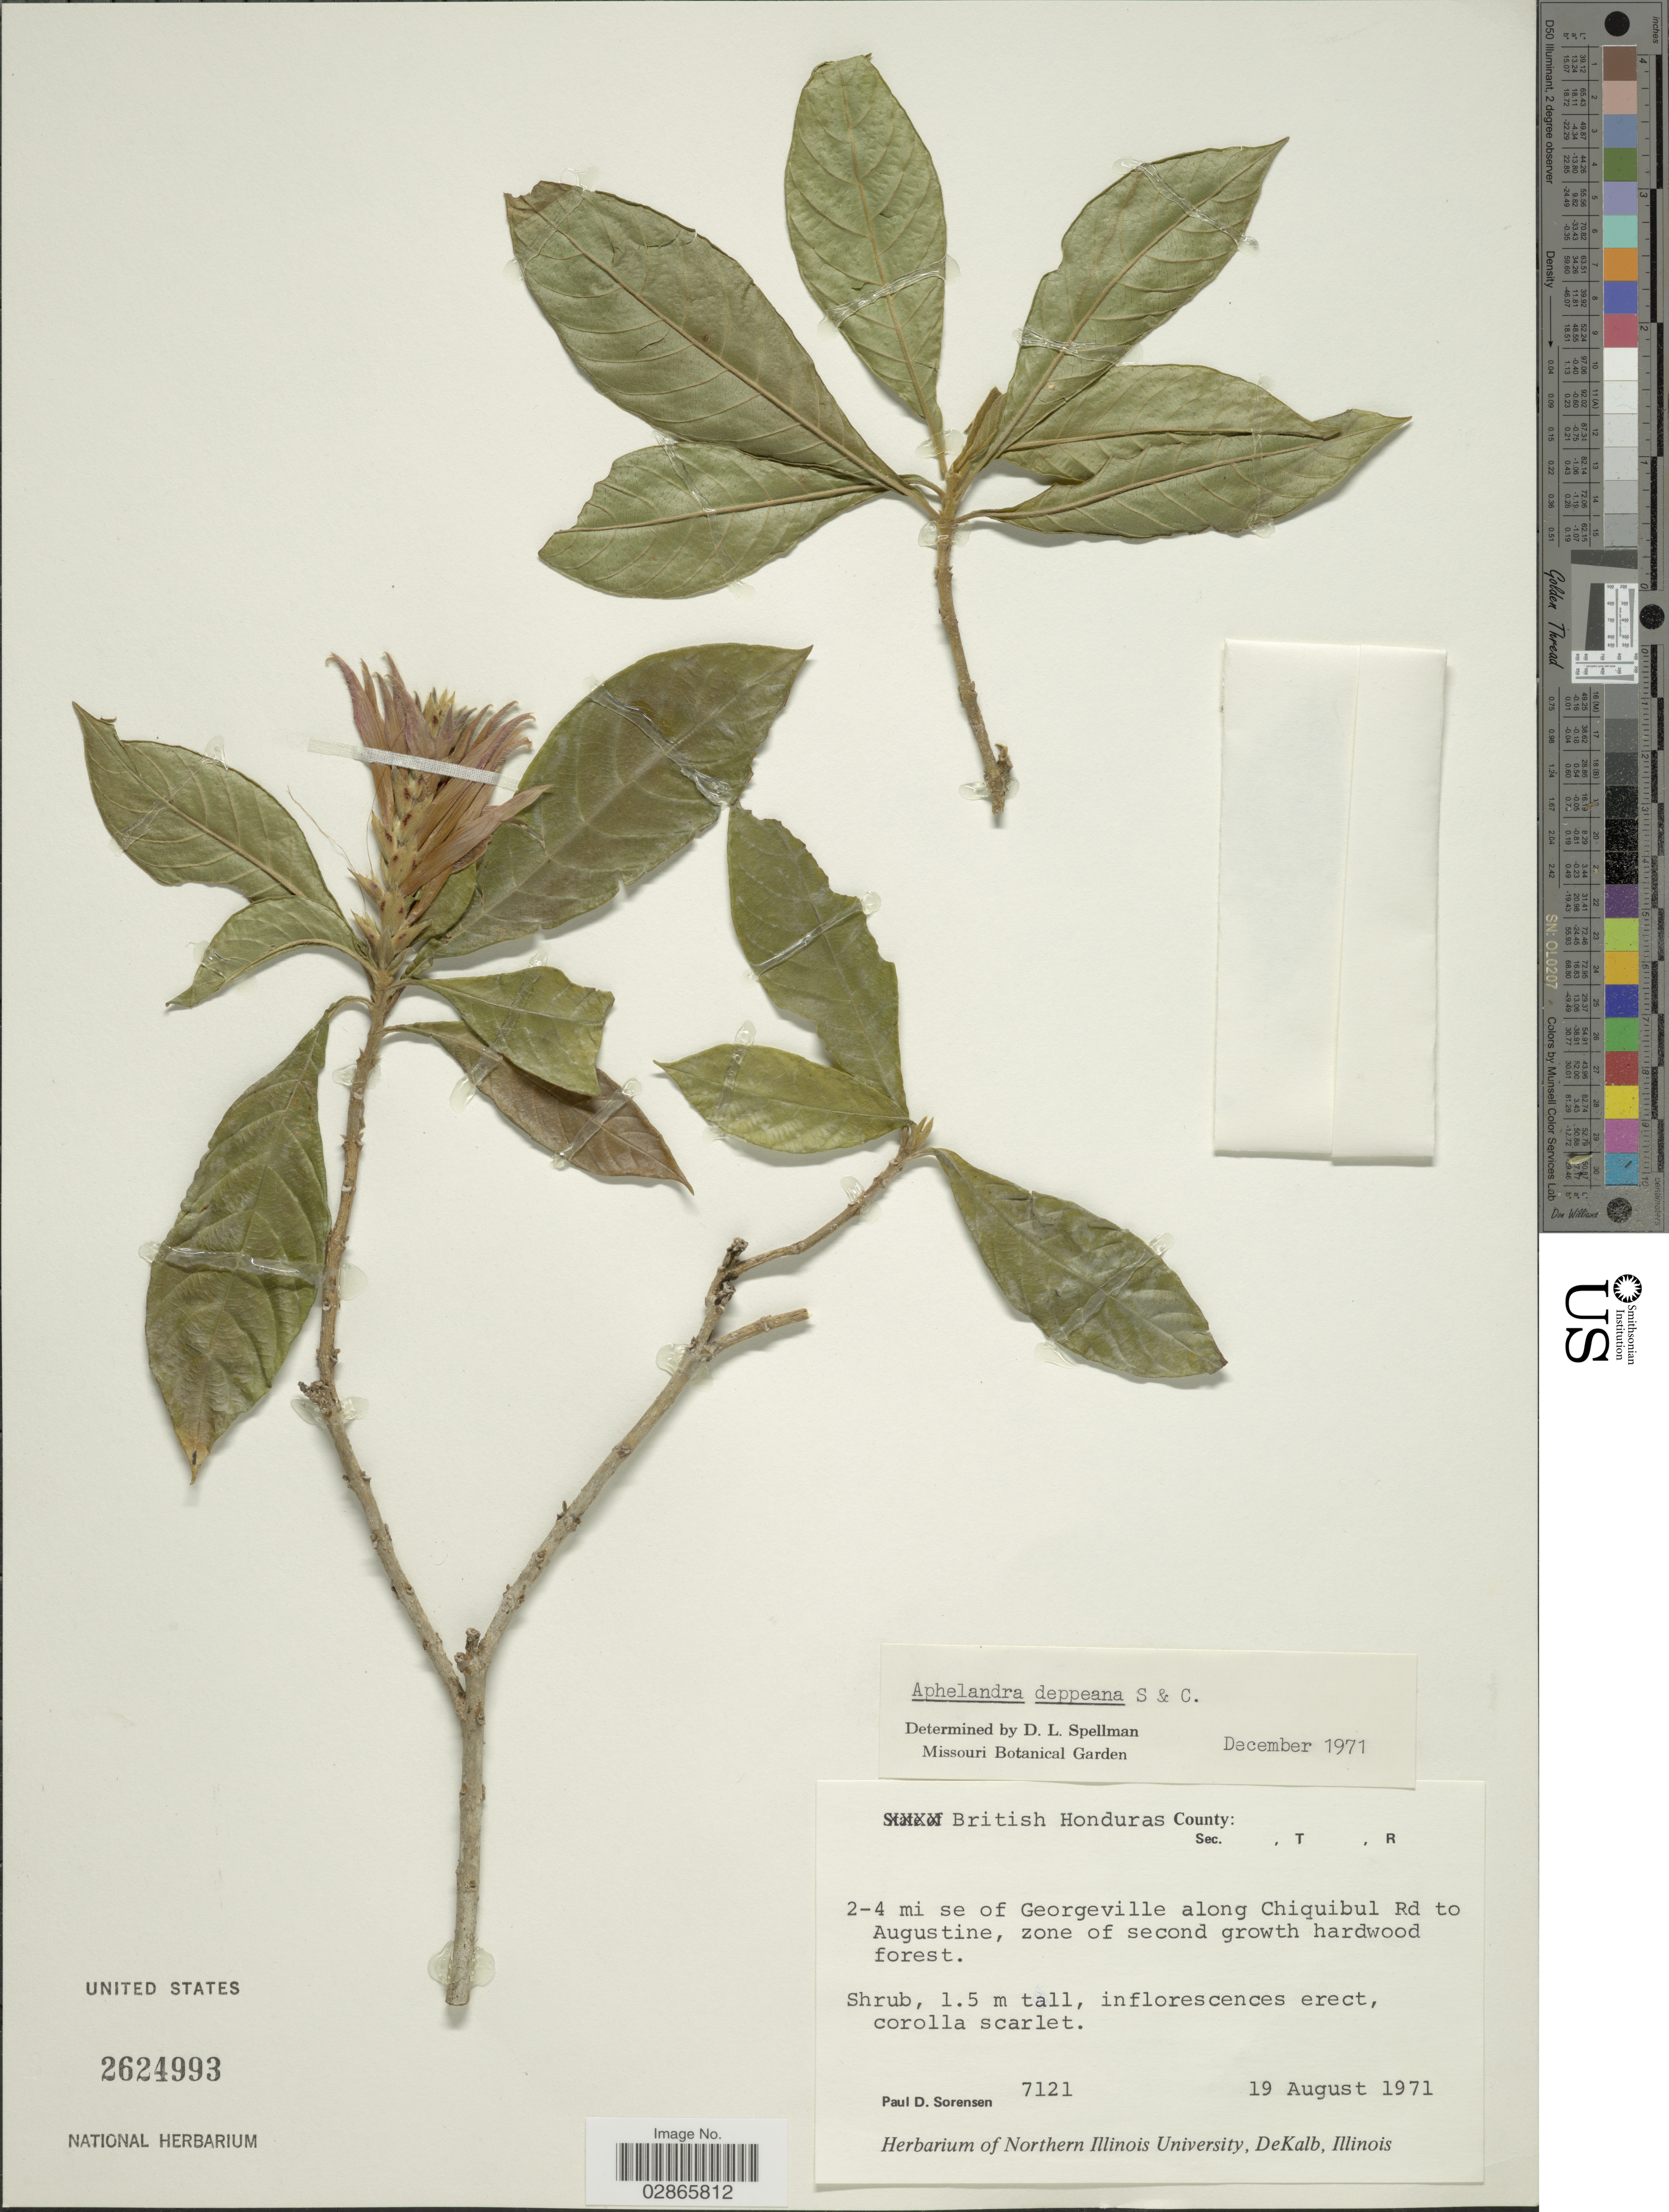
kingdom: Plantae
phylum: Tracheophyta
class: Magnoliopsida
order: Lamiales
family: Acanthaceae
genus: Aphelandra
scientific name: Aphelandra deppeana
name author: Schltdl. & Cham.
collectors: P. Sorensen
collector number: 7121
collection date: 1971-08-19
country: Belize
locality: British Honduras. 2-4 mi se of Georgeville along Chiquibul Rd to Augustine.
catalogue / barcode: US 2624993